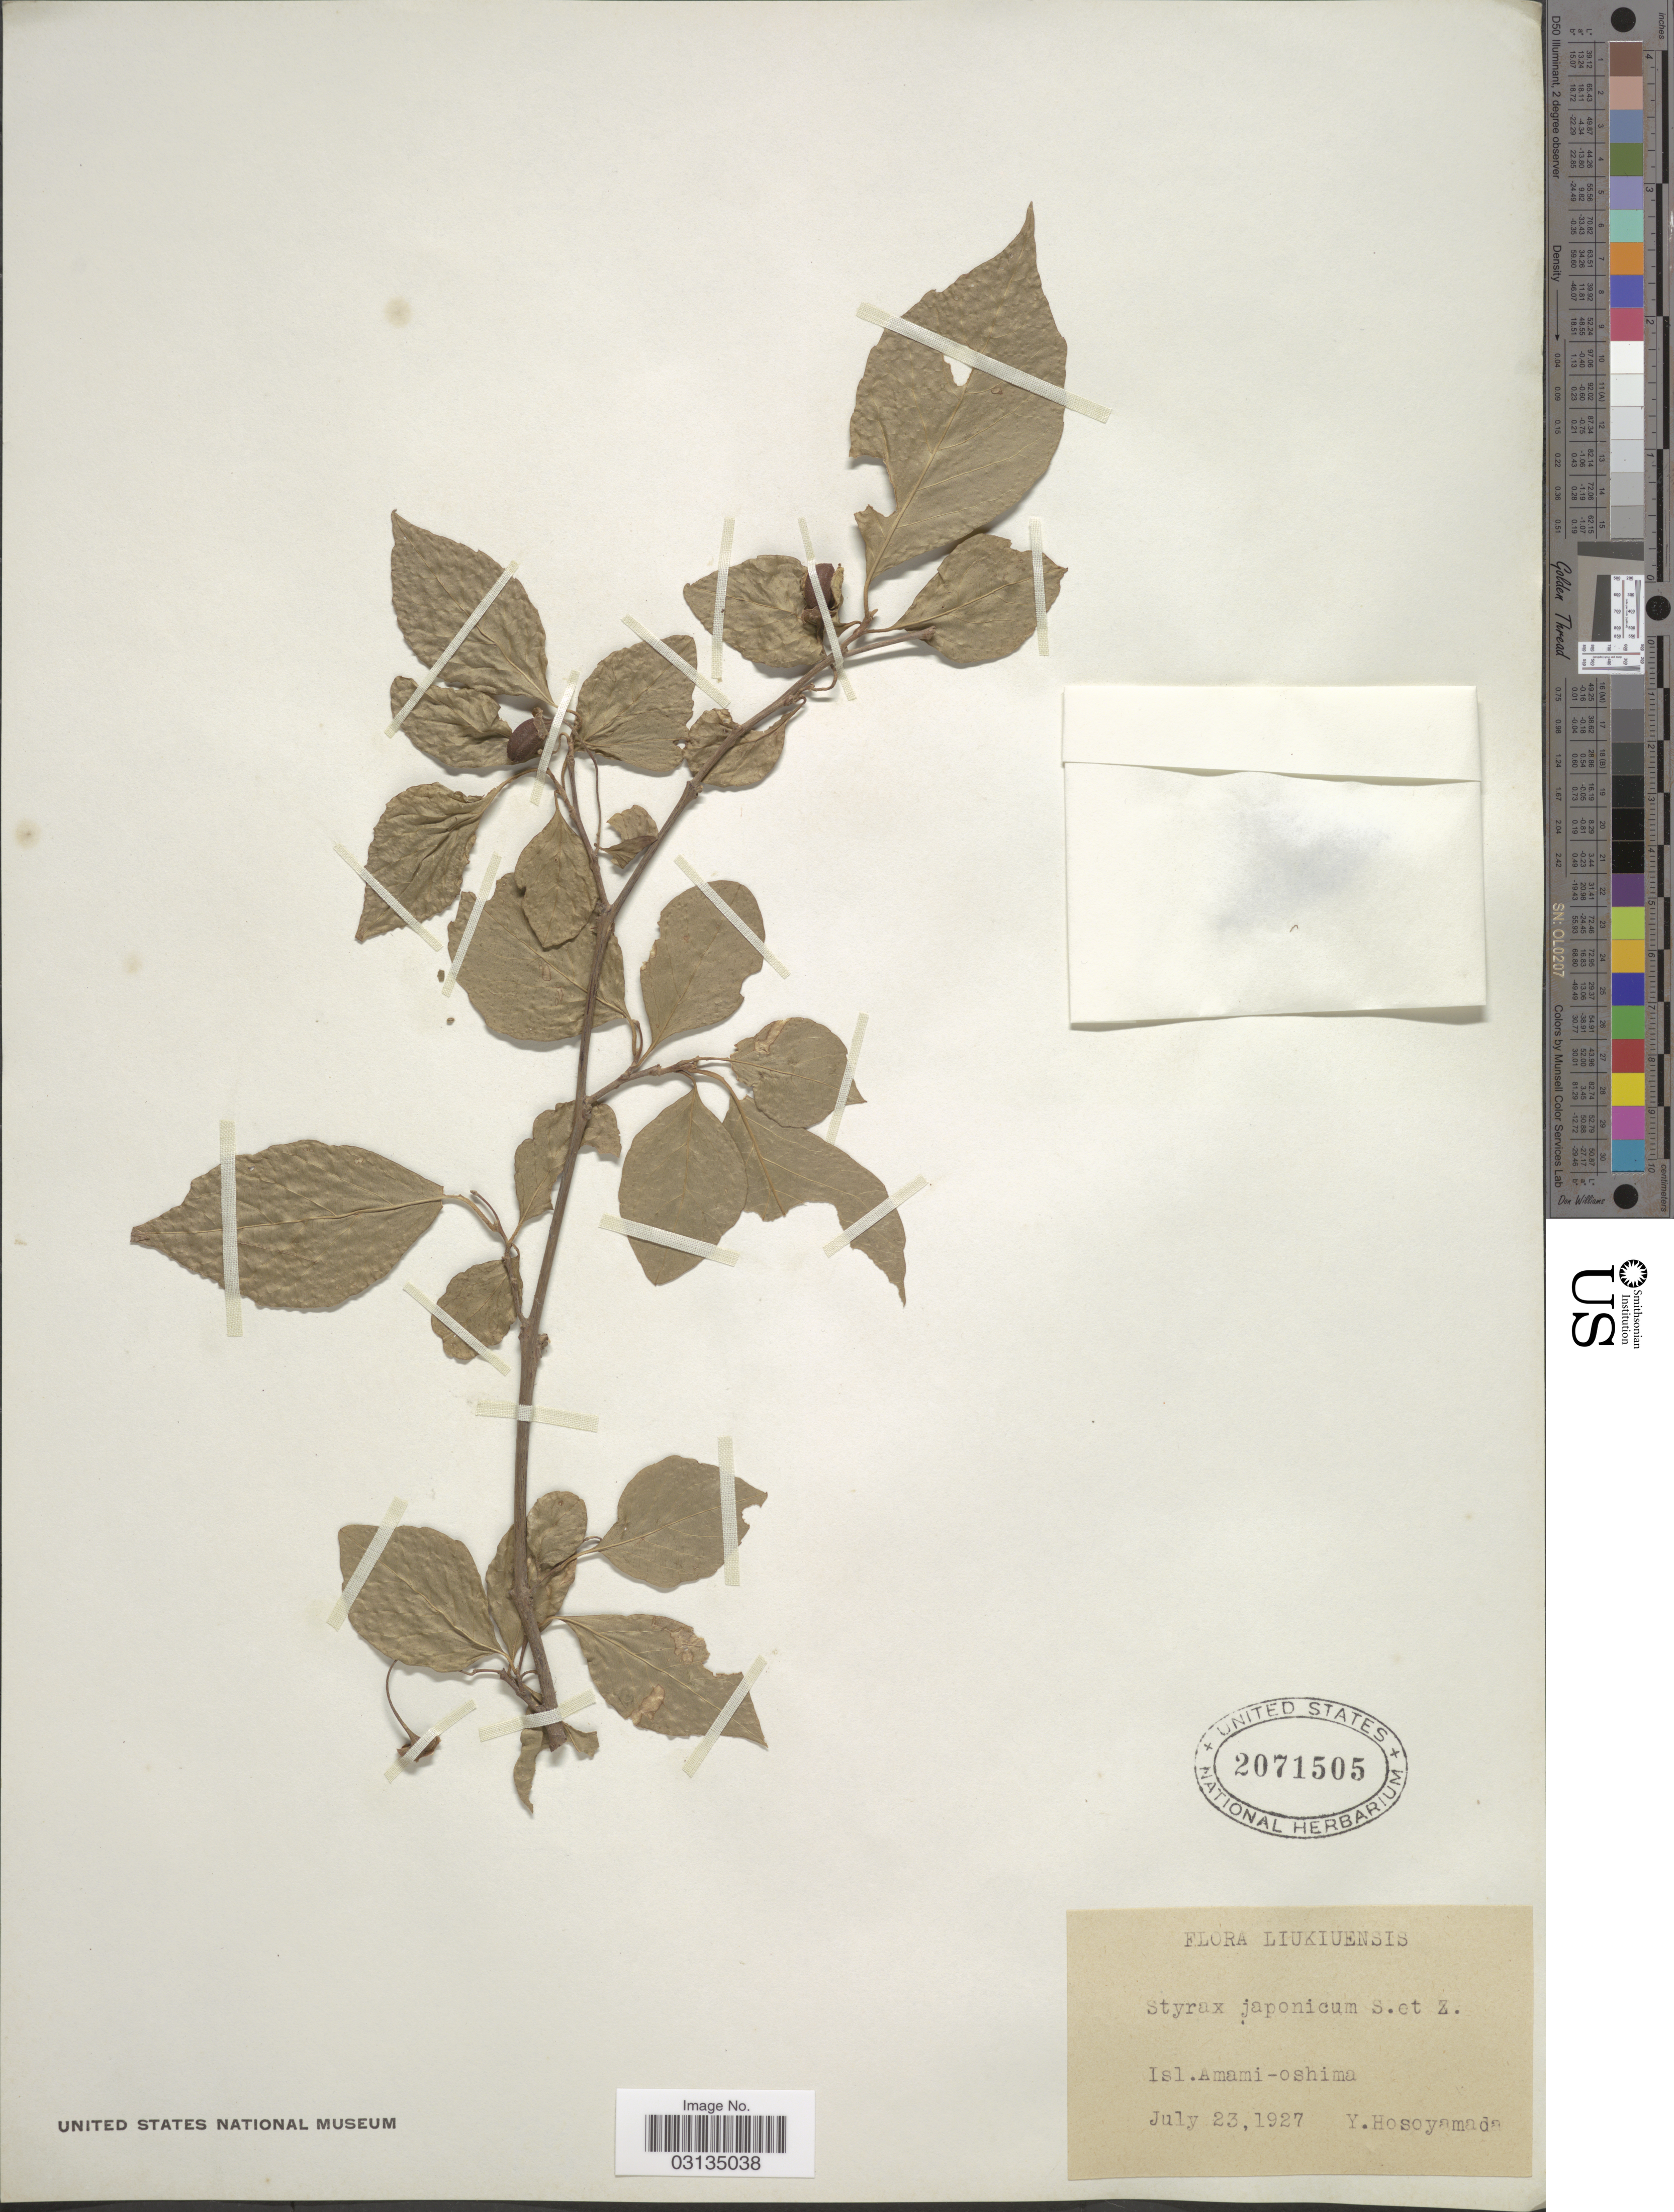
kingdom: Plantae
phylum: Tracheophyta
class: Magnoliopsida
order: Ericales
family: Styracaceae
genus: Styrax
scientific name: Styrax japonicus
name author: Siebold & Zucc.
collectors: Y. Hosoyamada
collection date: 1927-07-23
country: Japan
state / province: Okinawa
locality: Liukiuensis, Isl. Amami-oshima.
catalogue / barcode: US 2071505